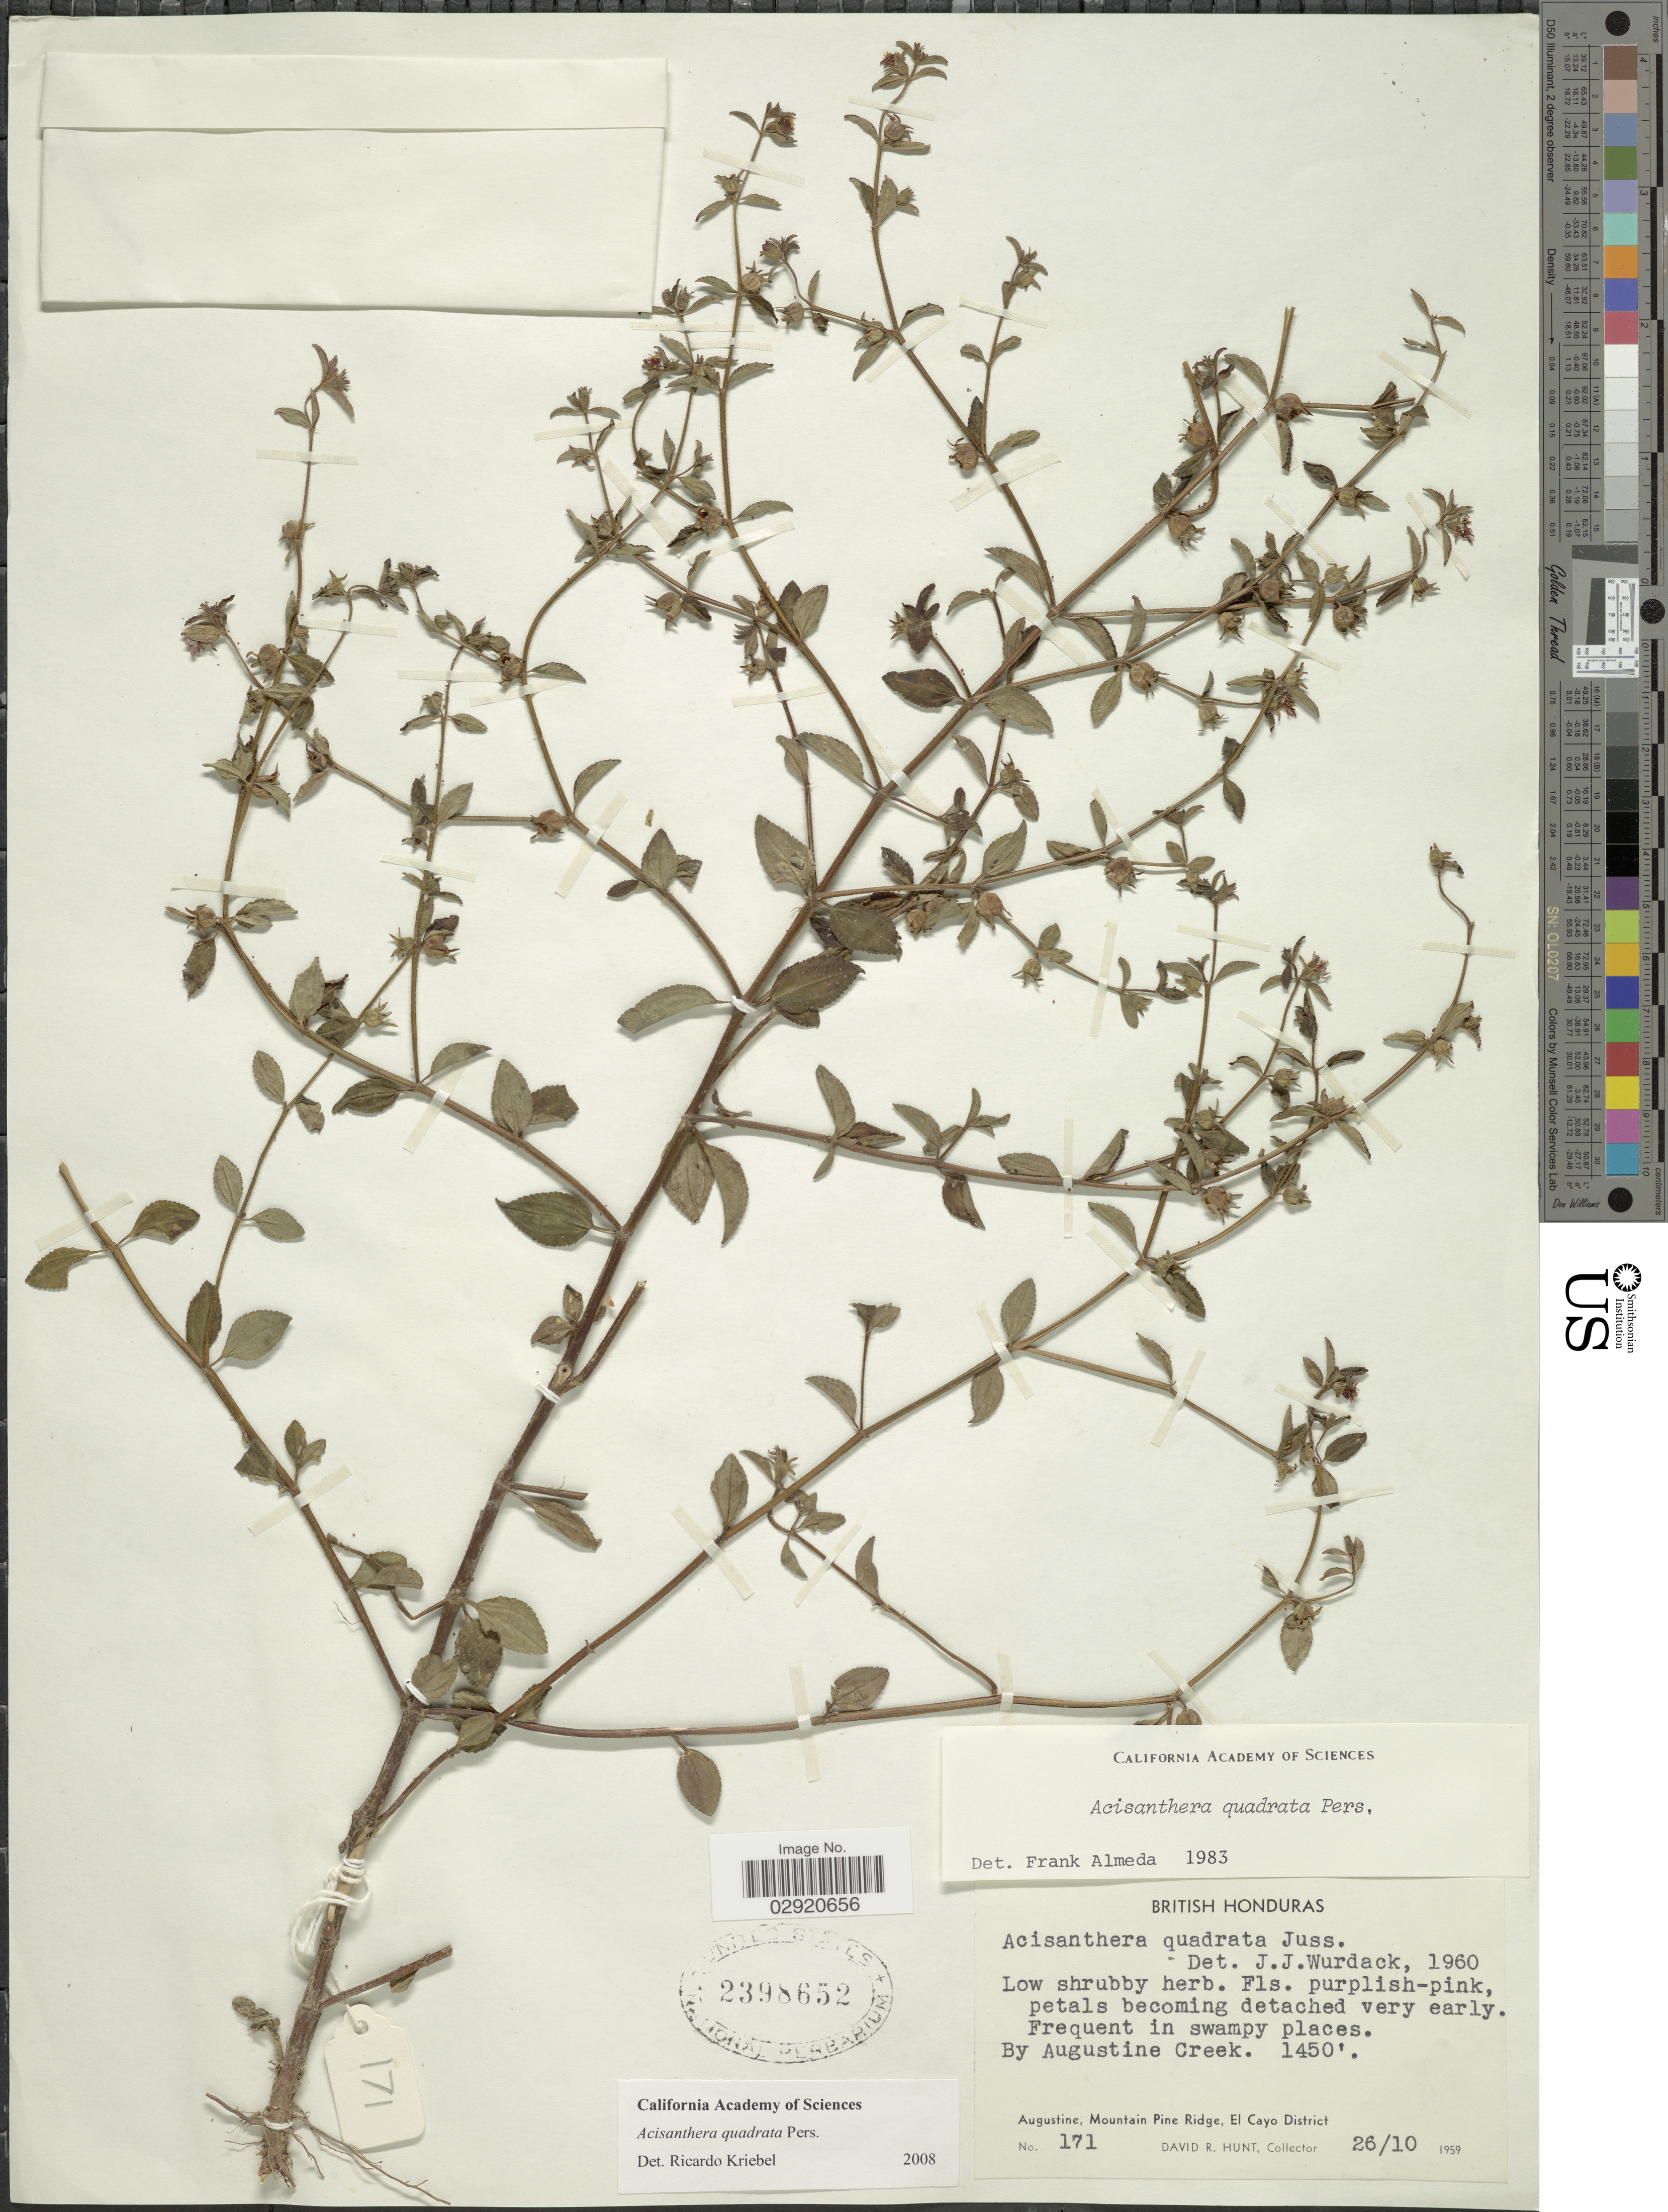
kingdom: Plantae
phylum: Tracheophyta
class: Magnoliopsida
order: Myrtales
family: Melastomataceae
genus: Acisanthera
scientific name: Acisanthera erecta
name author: Gleason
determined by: Nunes da Silva, Diego, (RB), Jardim Botanico do Rio de Janeiro - Herbario (BRAZIL)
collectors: D. Hunt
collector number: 171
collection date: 1959-10-26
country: Belize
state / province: Cayo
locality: Augustine Creek. Augustine, Mountain Pine Ridge, El Cayo District. British Honduras.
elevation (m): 442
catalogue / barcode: US 2398652